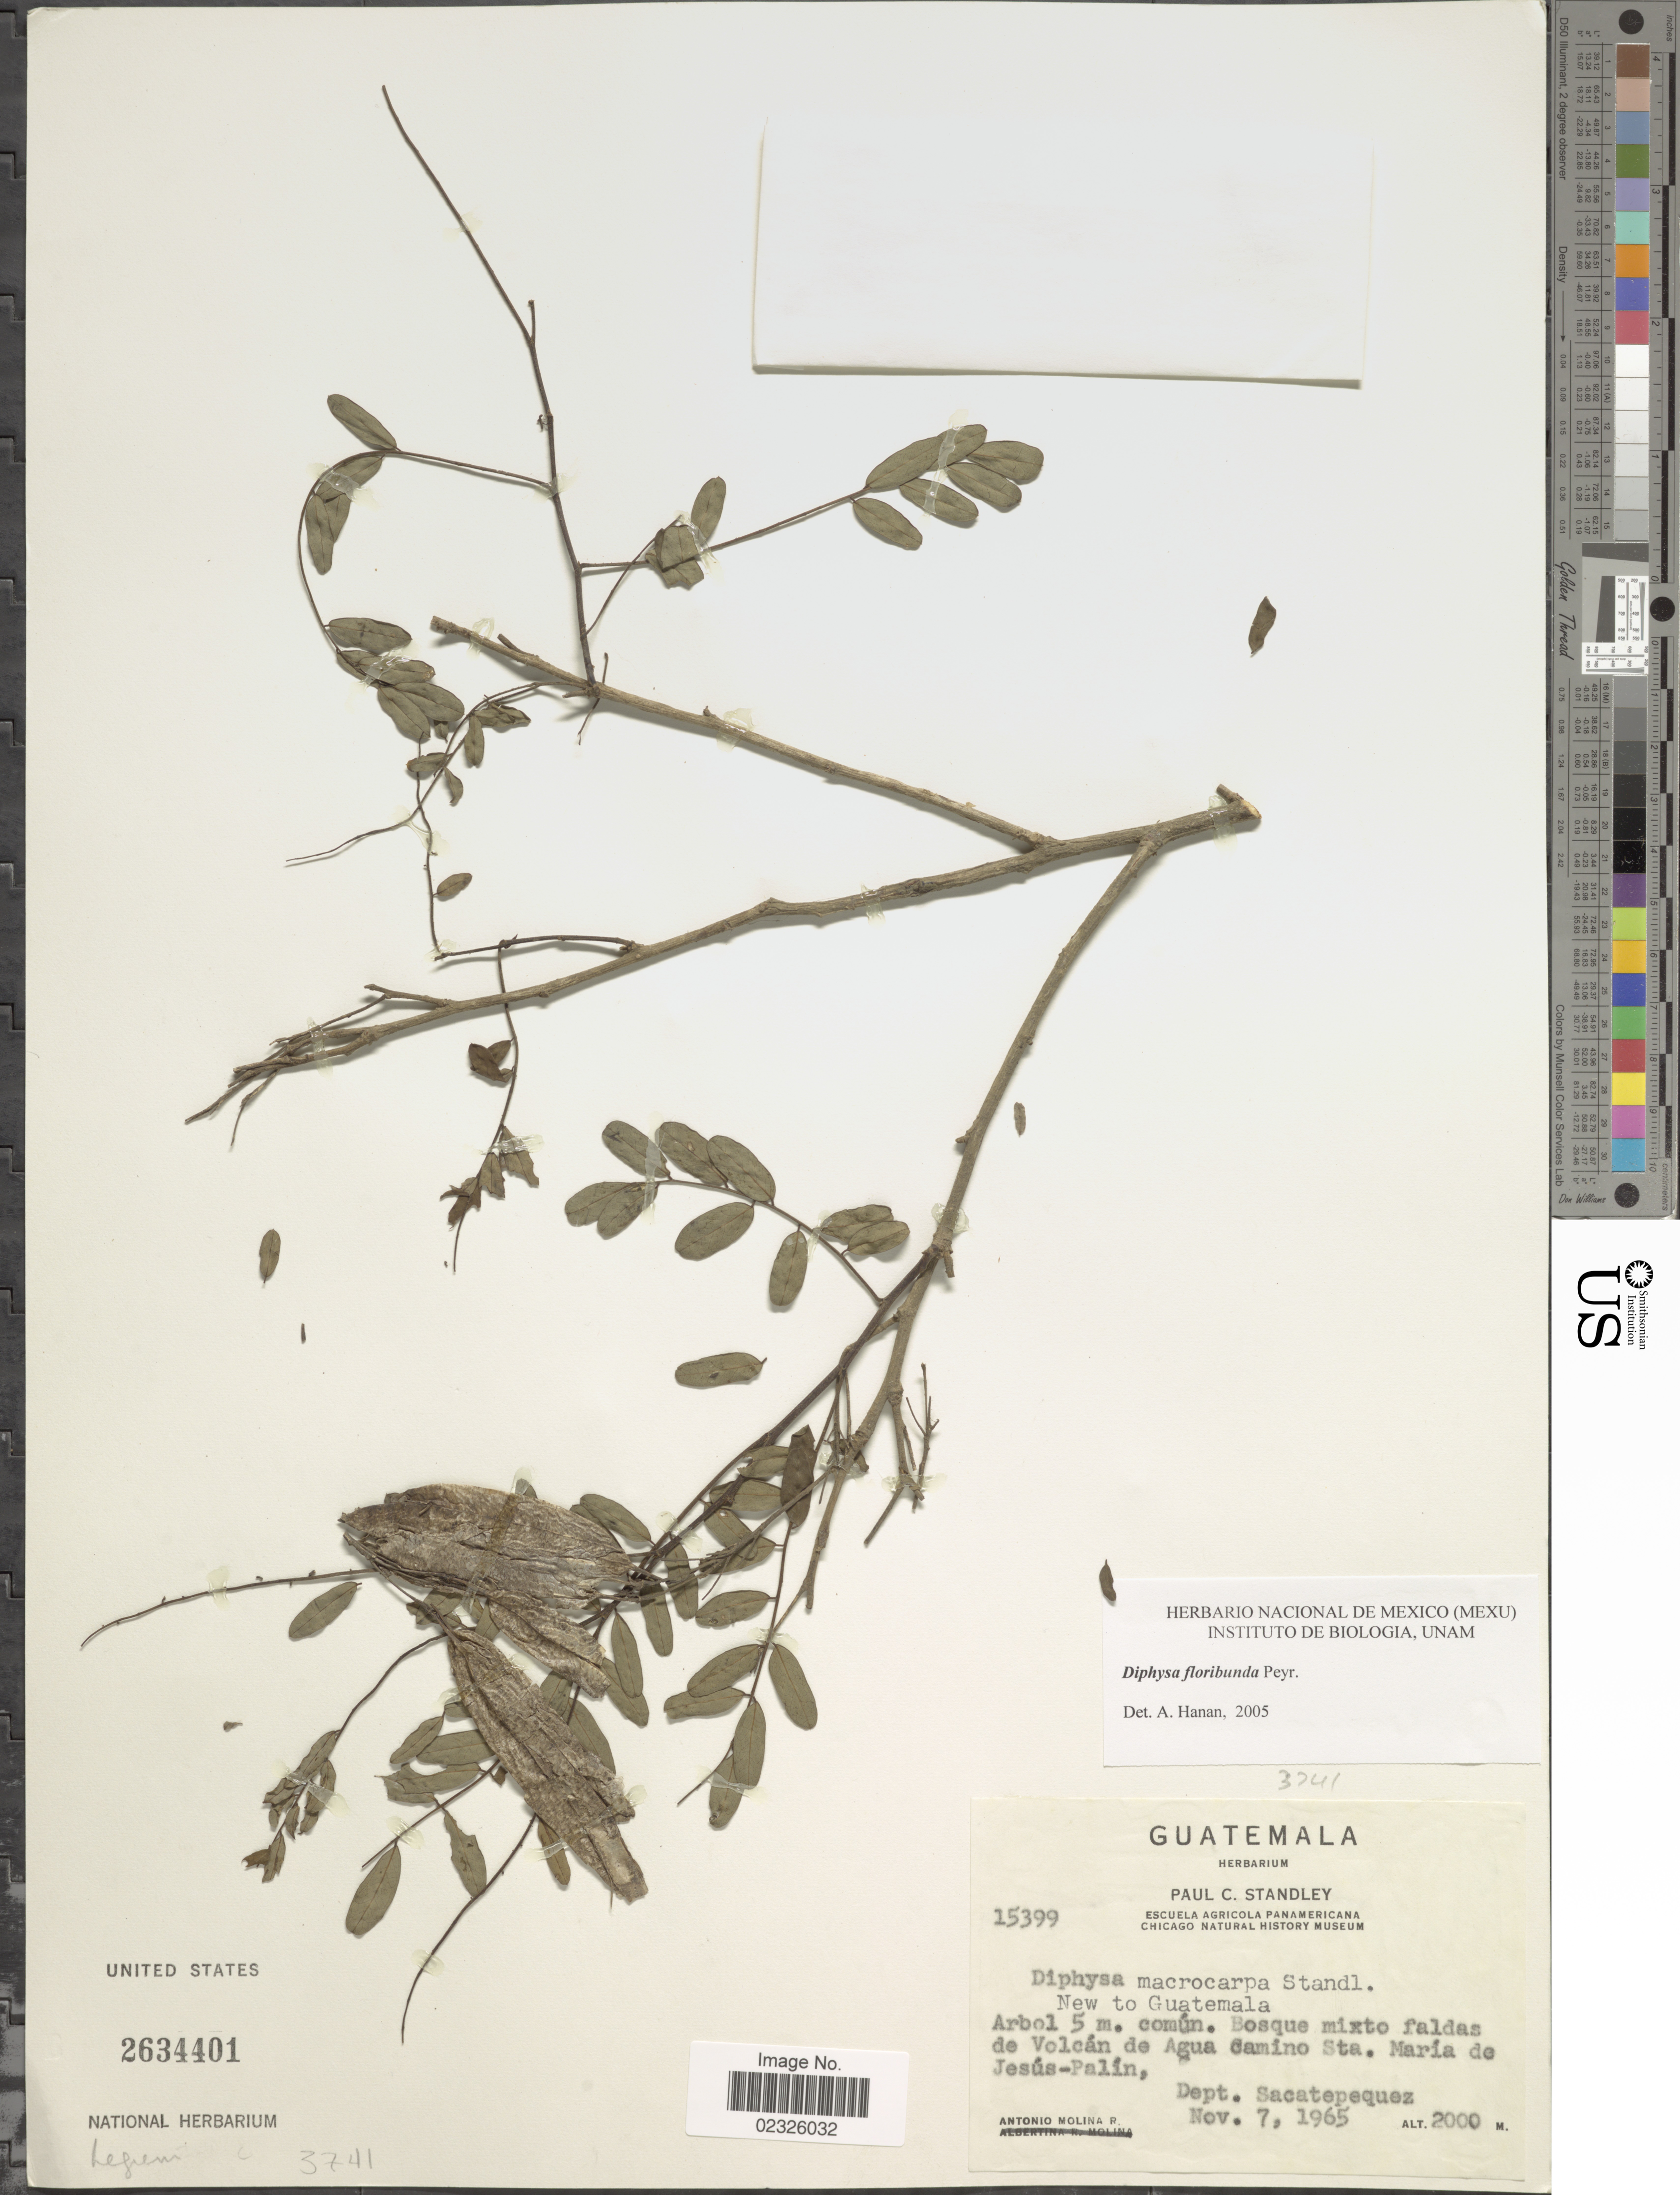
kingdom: Plantae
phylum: Tracheophyta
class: Magnoliopsida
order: Fabales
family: Fabaceae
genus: Diphysa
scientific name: Diphysa floribunda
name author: Peyr.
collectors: A. Molina R.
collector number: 15399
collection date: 1965-11-07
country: Guatemala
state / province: Sacatepéquez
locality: Bosque mixto faldas de Volcán de Agua camino Sta María de Jesús-Palín, Dept. Sacatepequez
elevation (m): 2000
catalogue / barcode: US 2634401